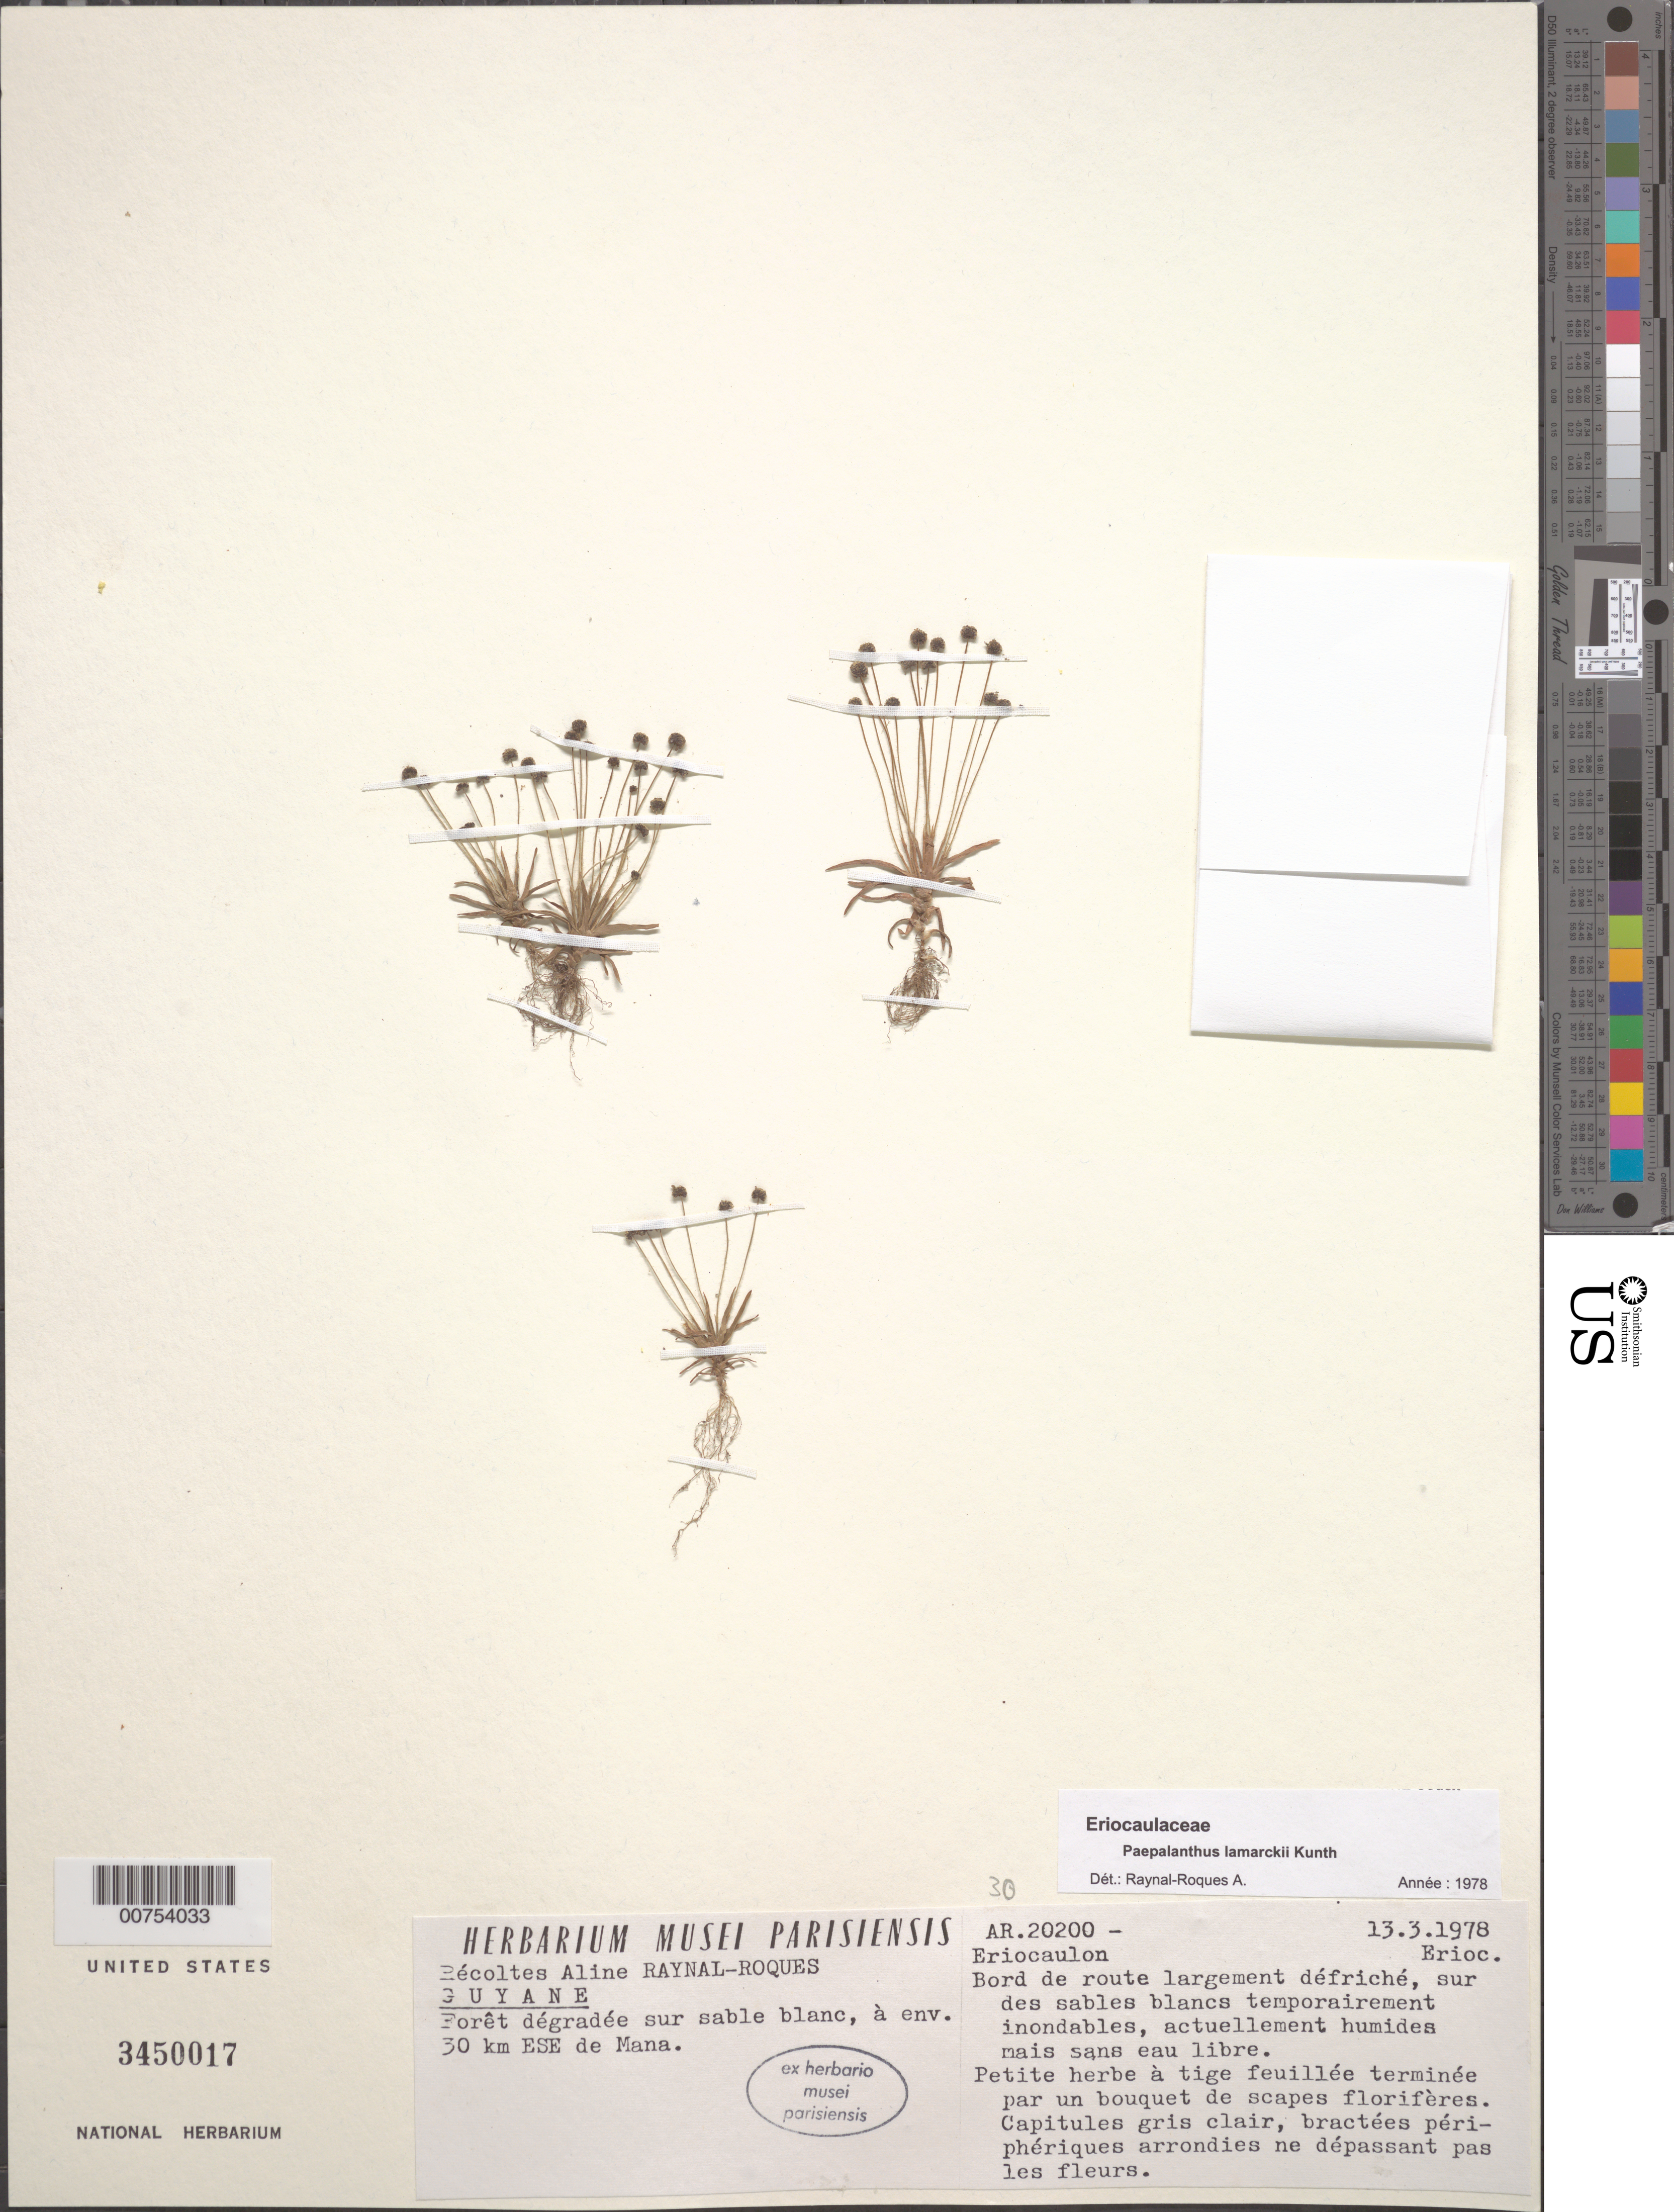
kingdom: Plantae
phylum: Tracheophyta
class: Liliopsida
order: Poales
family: Eriocaulaceae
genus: Paepalanthus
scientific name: Paepalanthus lamarckii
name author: Kunth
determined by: Raynal, A. M.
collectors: A. M. Raynal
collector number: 20200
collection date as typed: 13-Mar-78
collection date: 1978-03-13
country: French Guiana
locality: Mana, 30 km ESE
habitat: Disturbed forest, white sand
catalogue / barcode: US 3450017